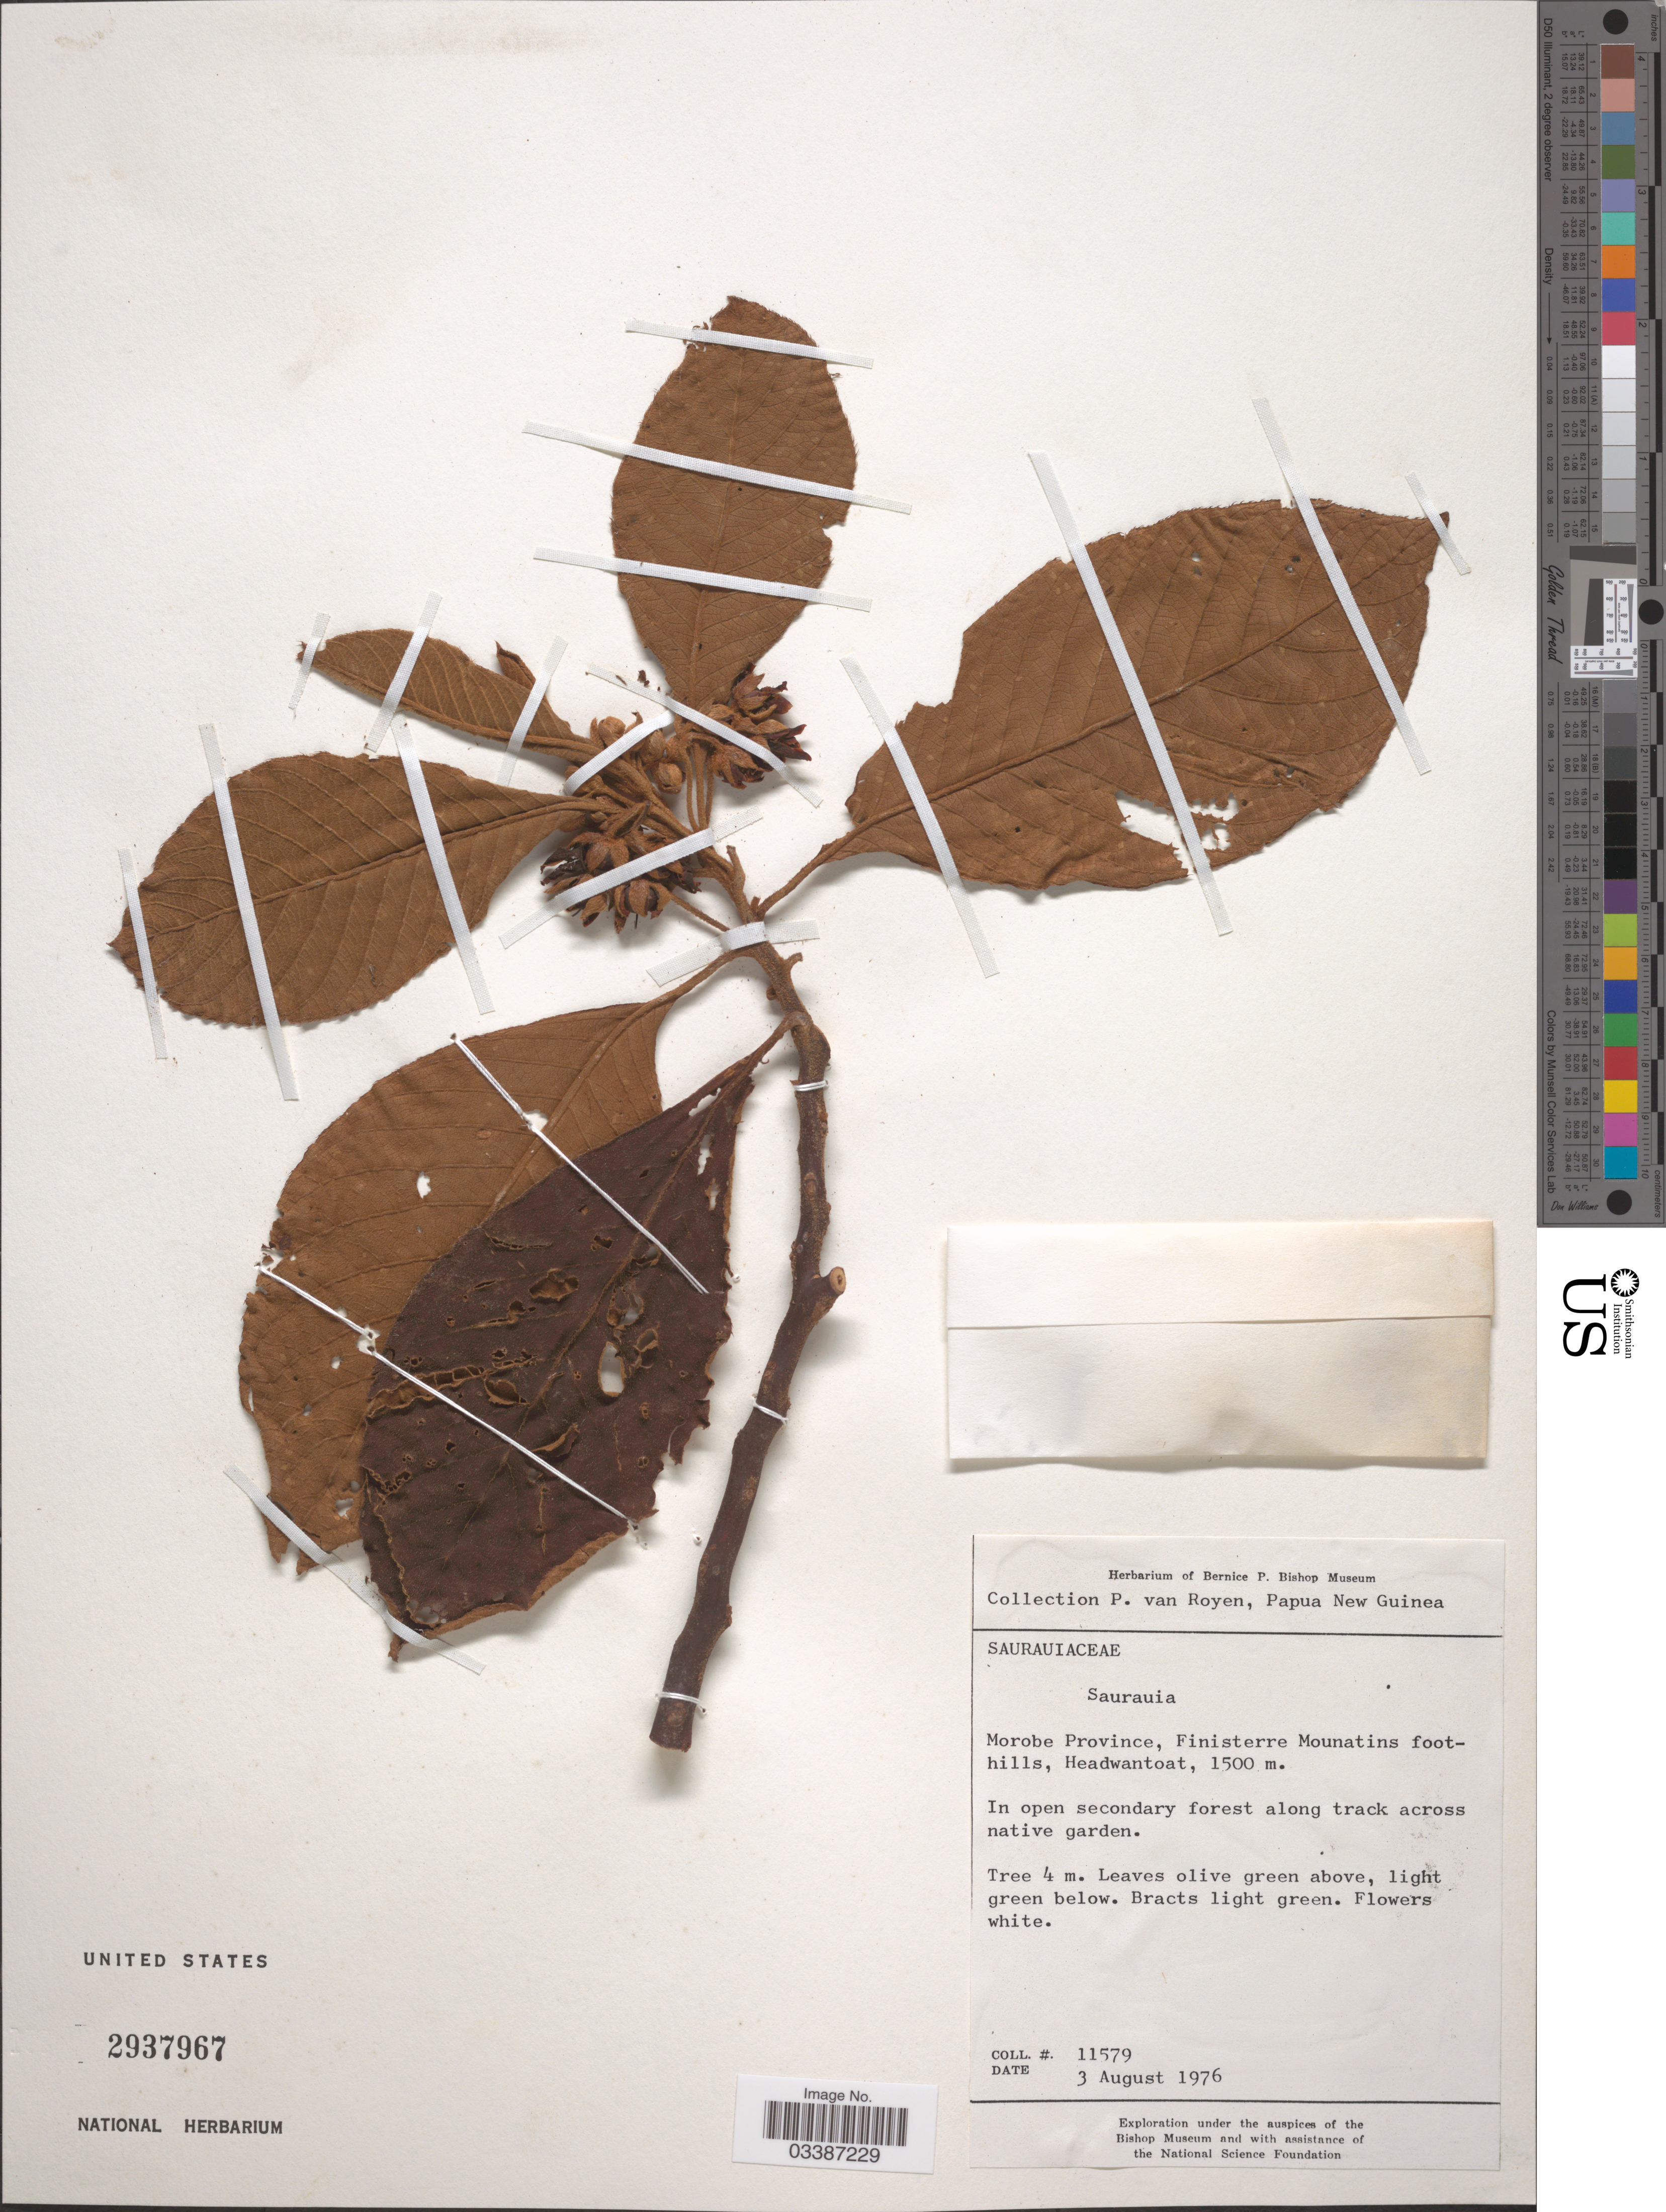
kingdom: Plantae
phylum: Tracheophyta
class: Magnoliopsida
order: Ericales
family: Actinidiaceae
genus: Saurauia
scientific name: Saurauia sp.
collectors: P. van Royen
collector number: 11579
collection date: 1976-08-03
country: Papua New Guinea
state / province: Morobe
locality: Finisterre Mounatins foothills, Headwantoat.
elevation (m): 1500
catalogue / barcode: US 2937967